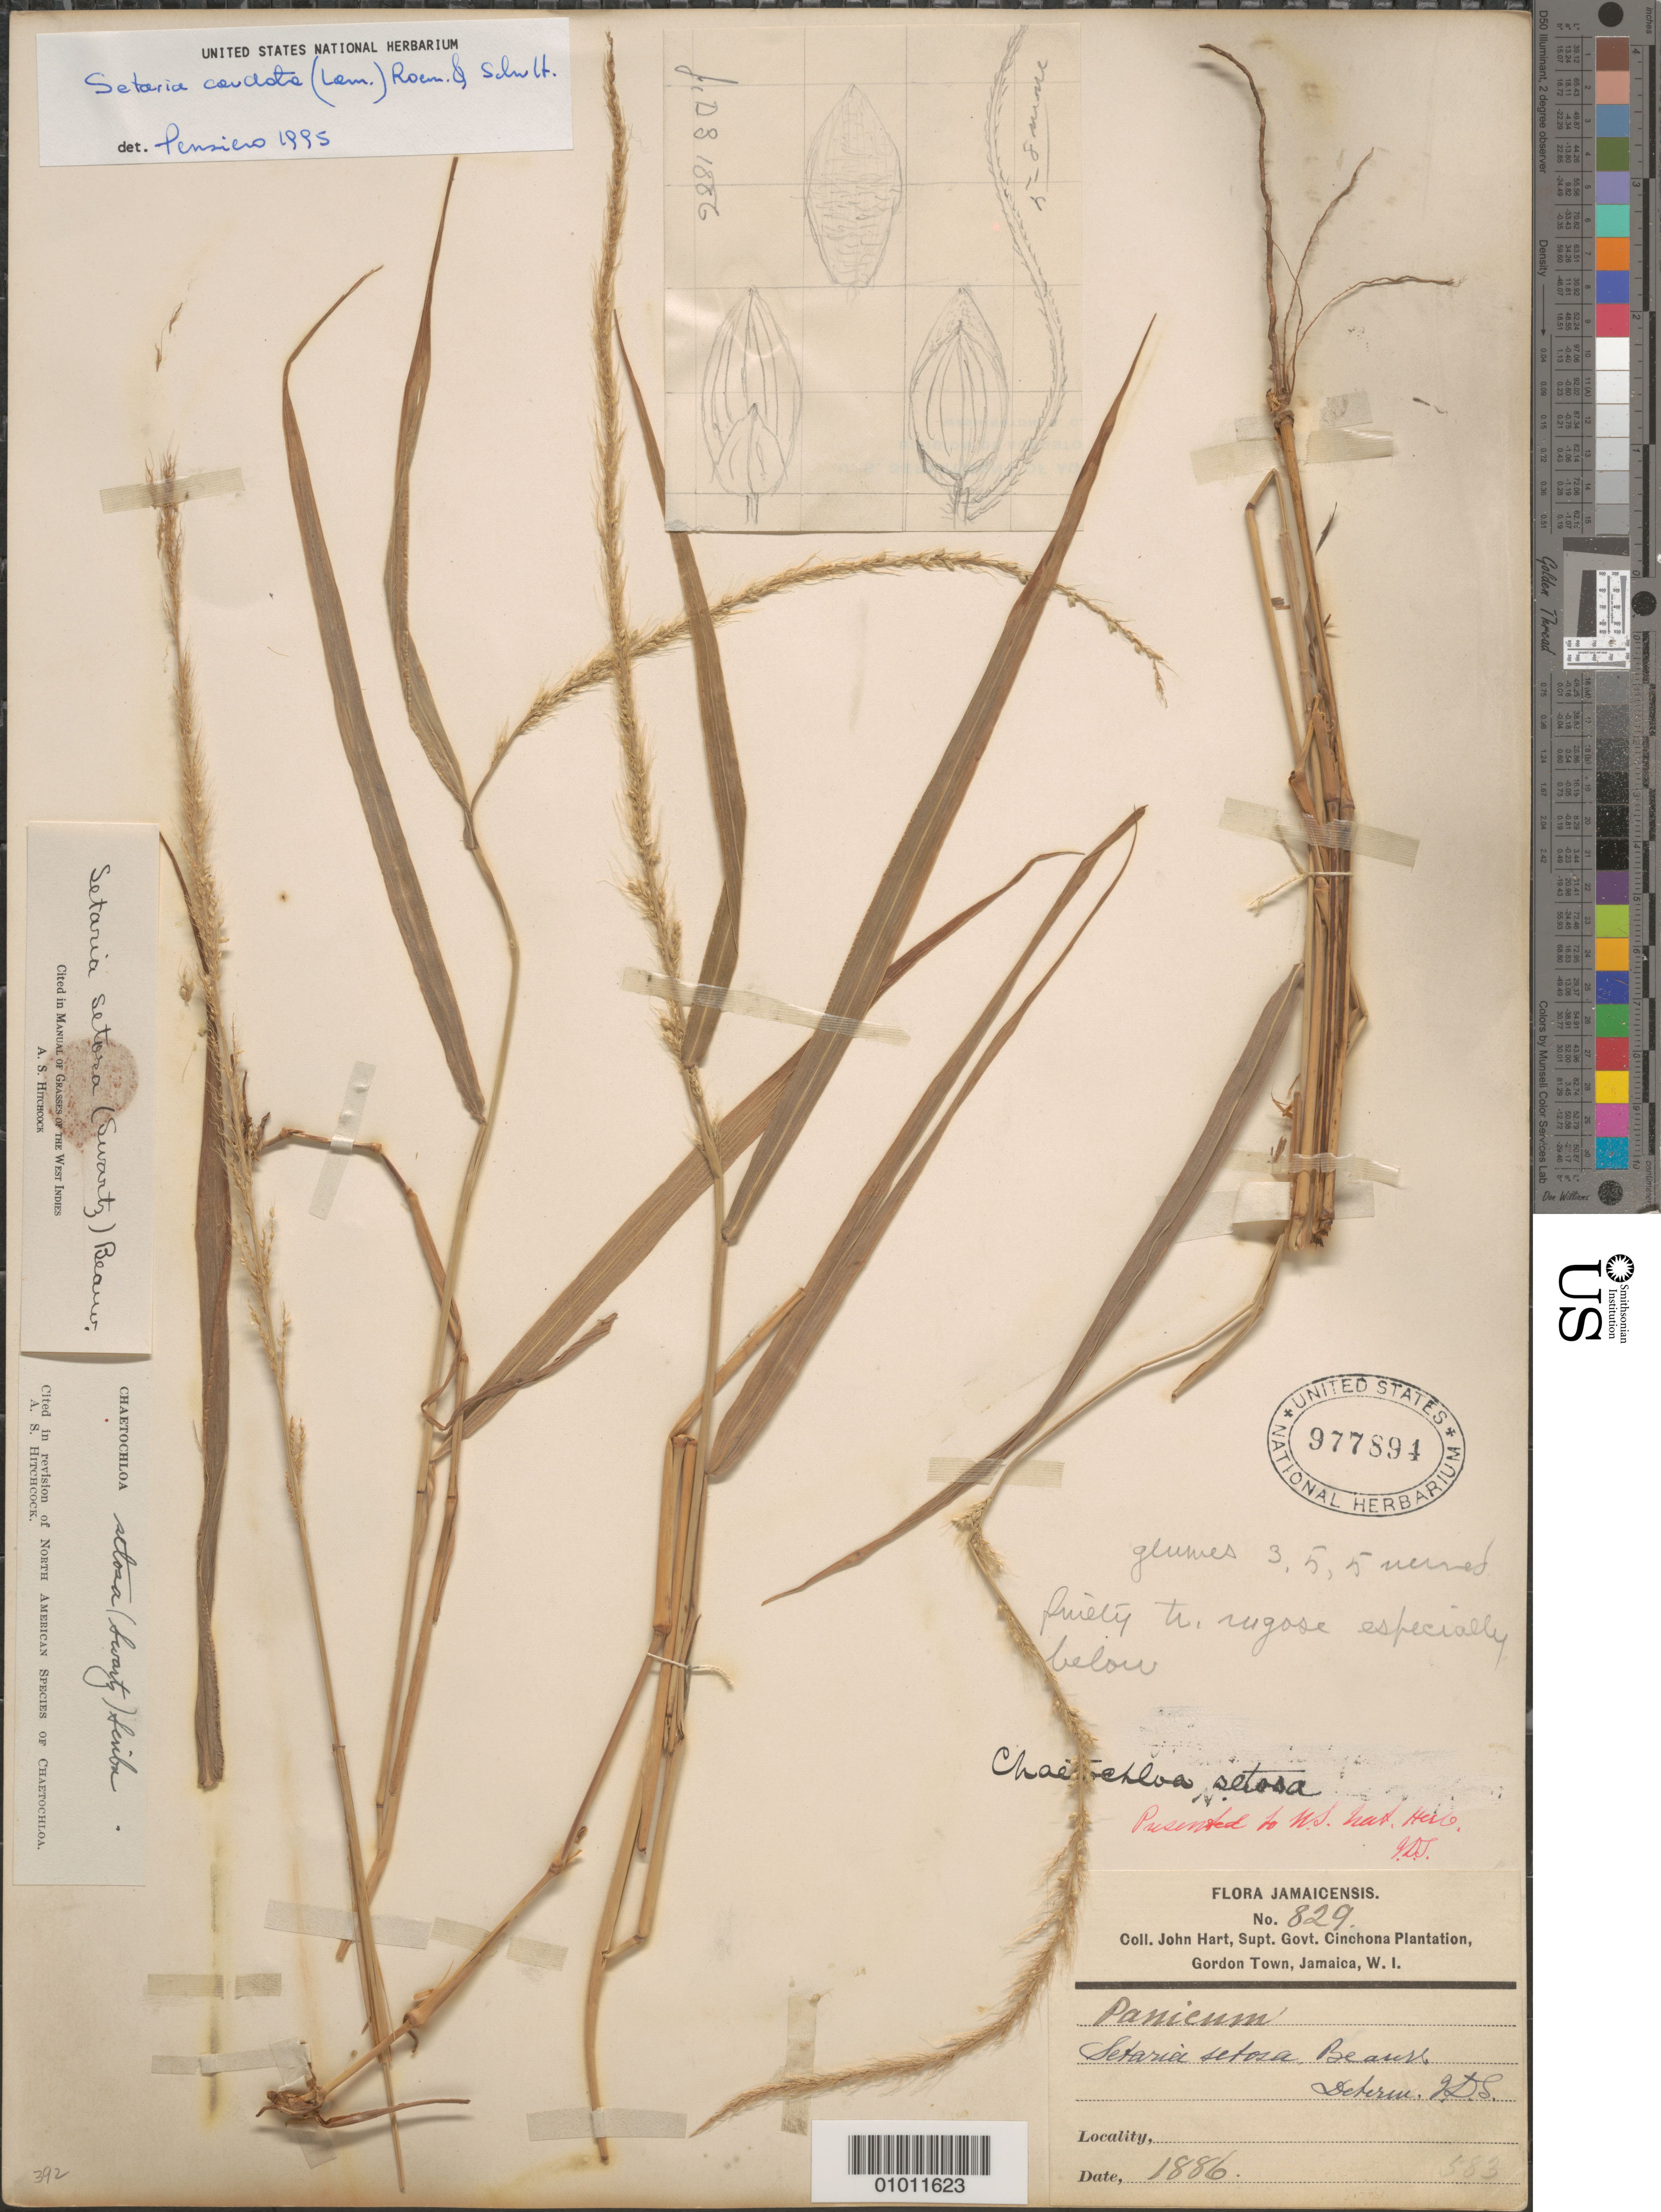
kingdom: Plantae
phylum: Tracheophyta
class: Liliopsida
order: Poales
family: Poaceae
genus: Setaria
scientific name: Setaria setosa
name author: (Sw.) P. Beauv.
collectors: J. Hart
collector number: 829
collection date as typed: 1886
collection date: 1886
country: Jamaica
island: Jamaica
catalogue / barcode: US 977894